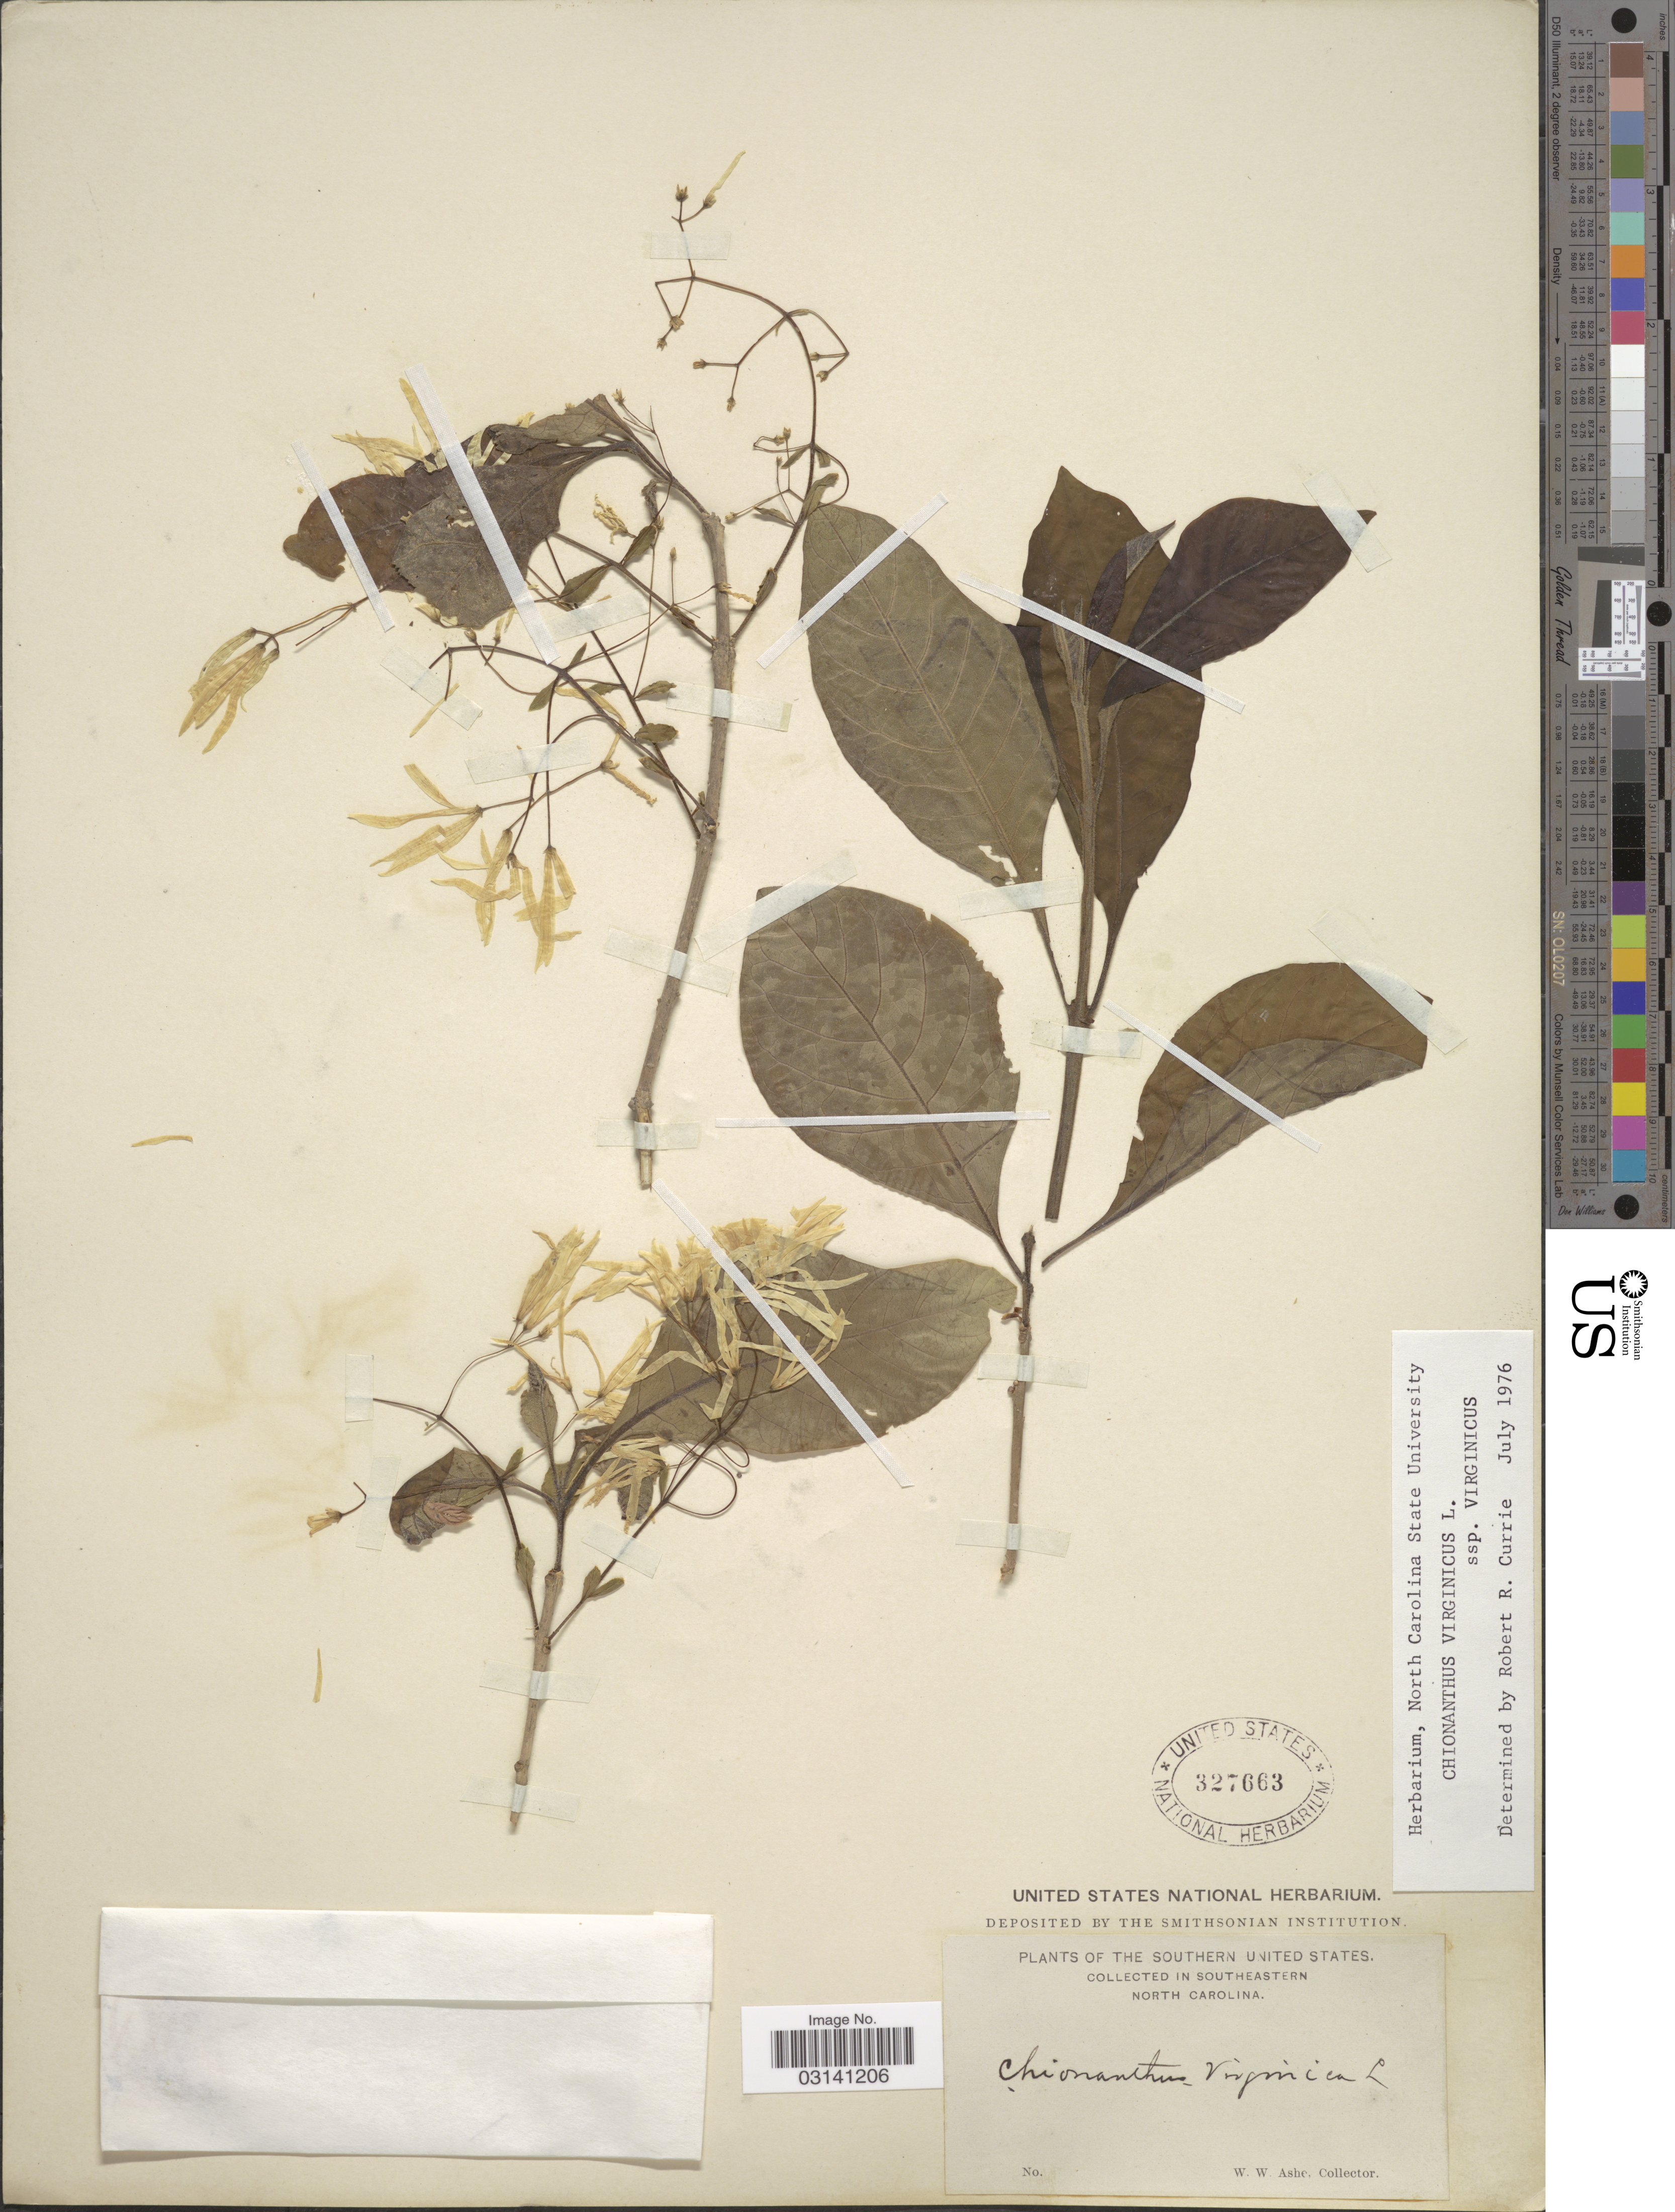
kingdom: Plantae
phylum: Tracheophyta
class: Magnoliopsida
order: Lamiales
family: Oleaceae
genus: Chionanthus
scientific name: Chionanthus virginicus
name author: L.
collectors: W. W. Ashe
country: United States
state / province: North Carolina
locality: The Southern United States. In Southeastern.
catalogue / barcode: US 327663